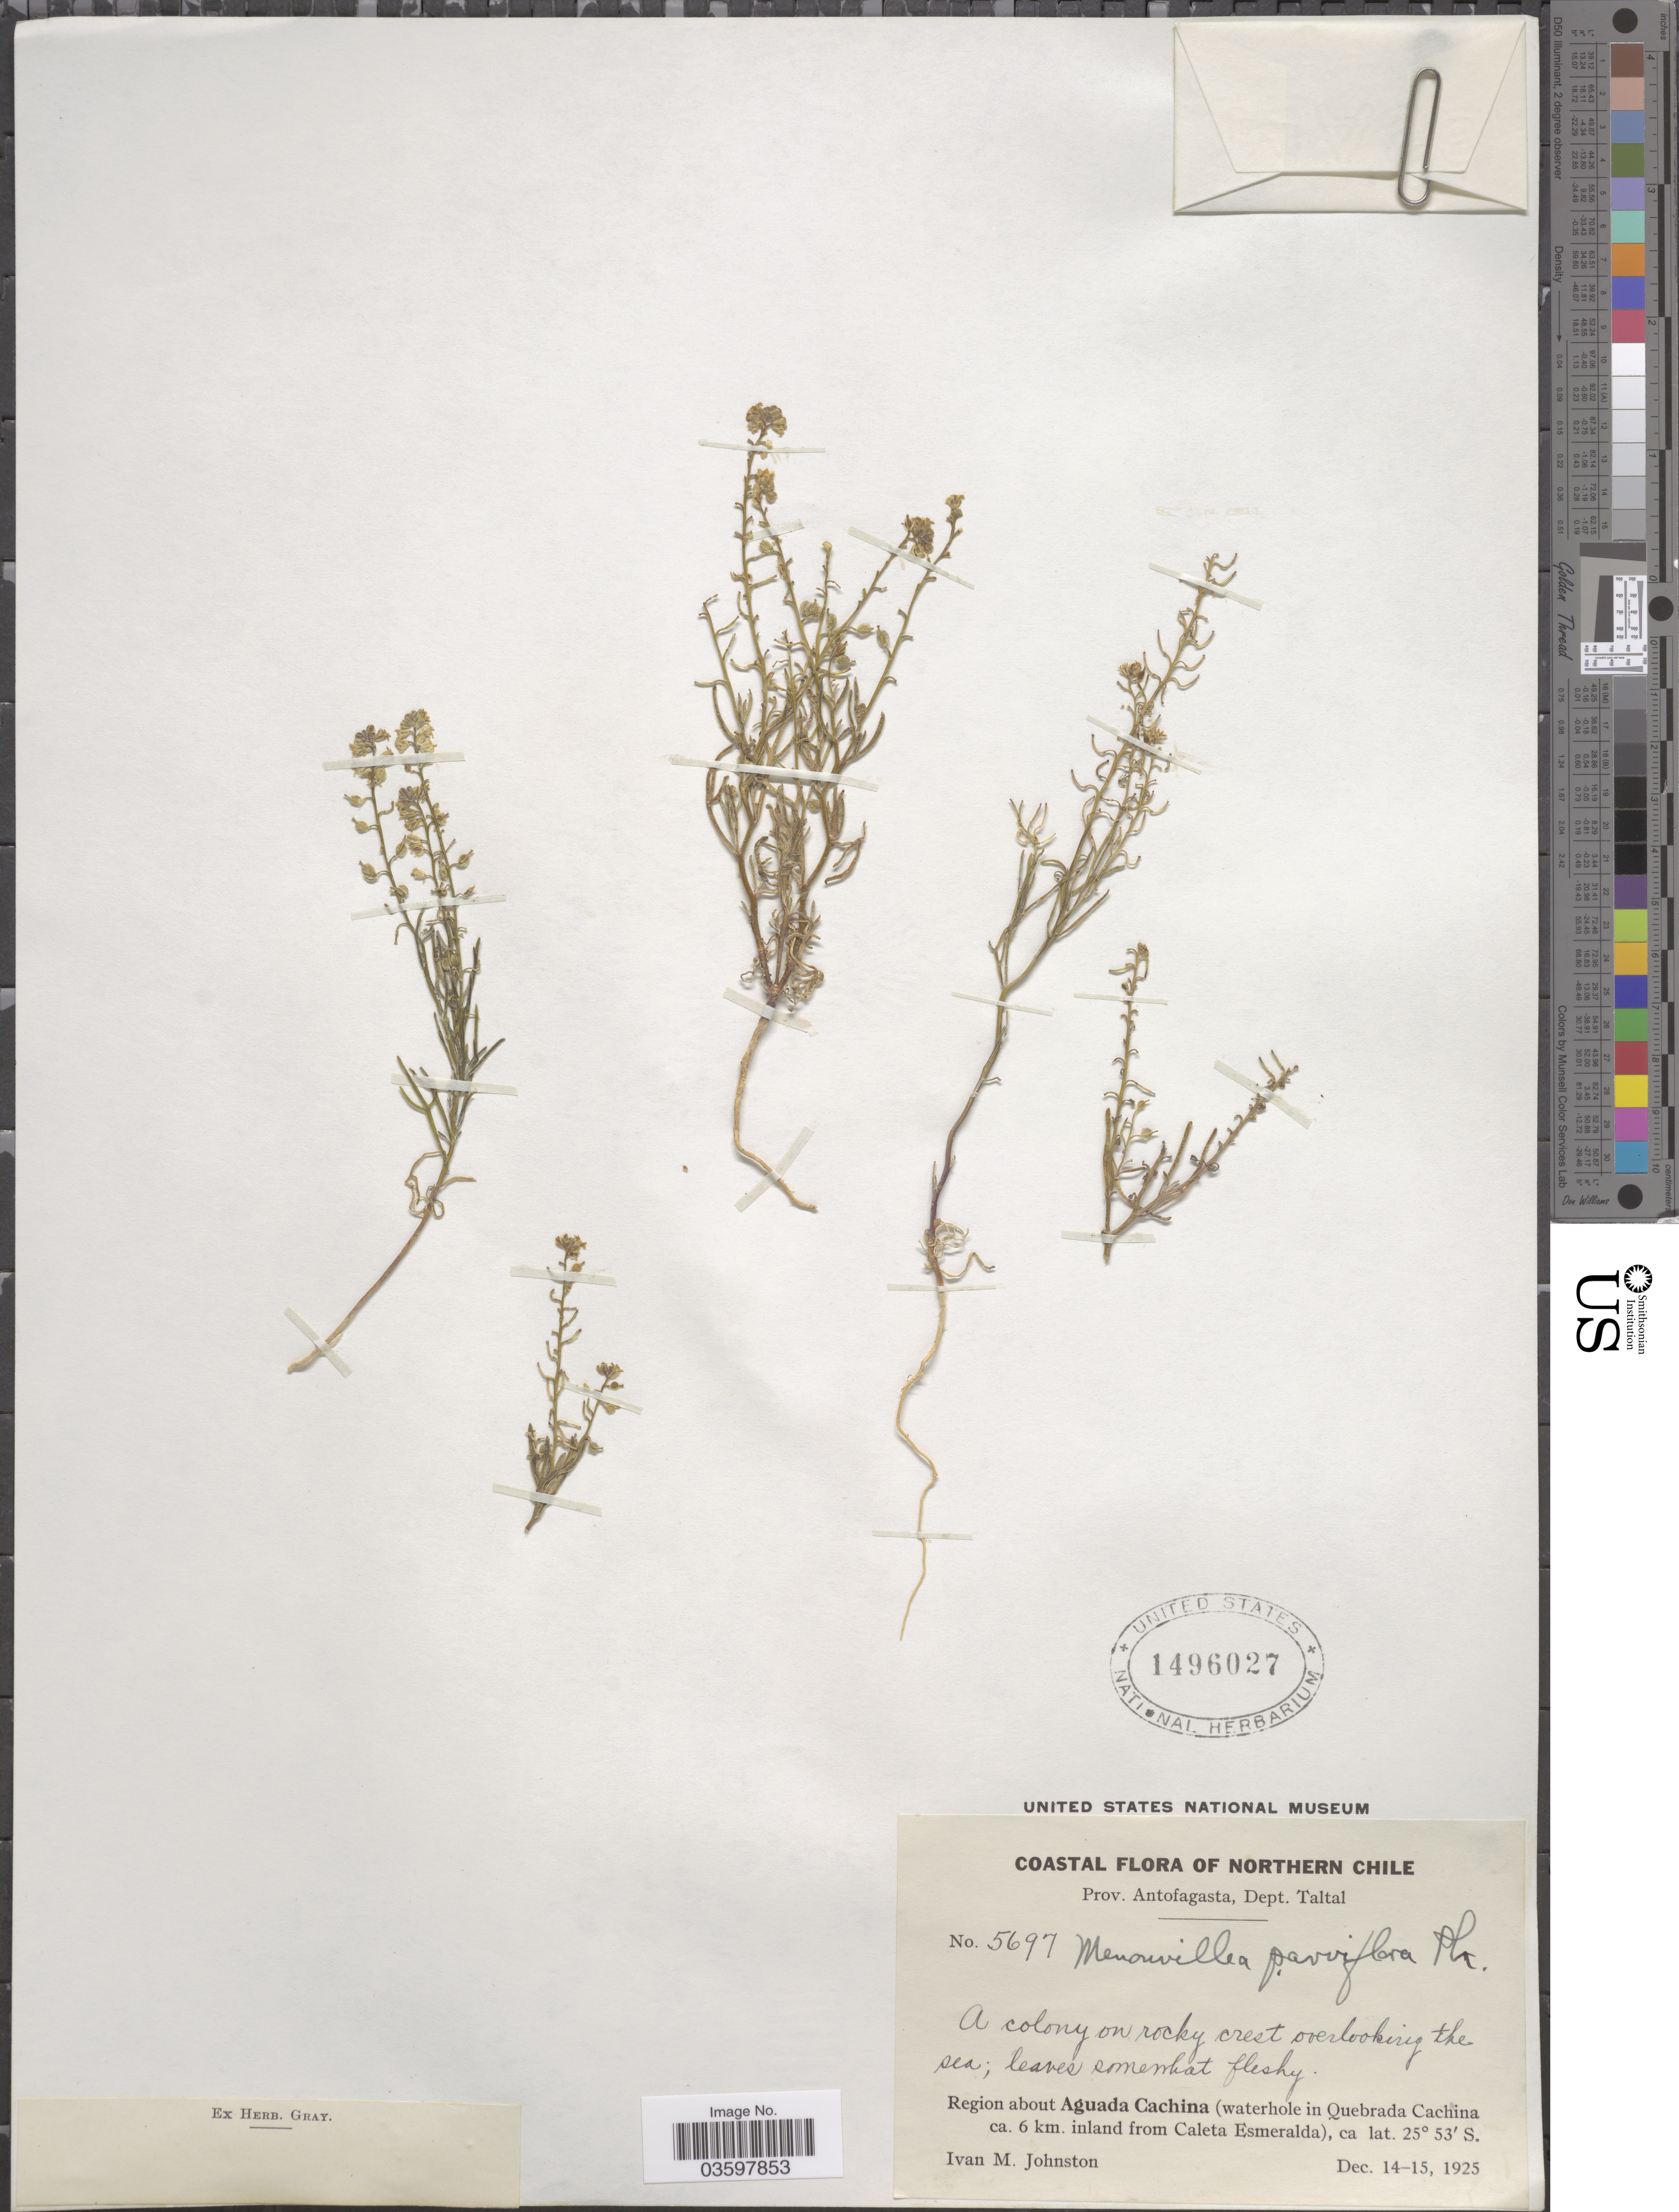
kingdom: Plantae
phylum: Tracheophyta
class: Magnoliopsida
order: Brassicales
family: Brassicaceae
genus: Menonvillea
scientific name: Menonvillea parviflora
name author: Phil.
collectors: I.M. Johnston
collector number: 5697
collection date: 1925-12-14/1925-12-15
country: Chile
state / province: Antofagasta (II)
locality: Northern Chile. Dept. Taltal. Region about Aguada Cachina (waterhole in Quebrada Cachina ca. 6 km. inland from Caleta Esmeralda).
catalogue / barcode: US 1496027